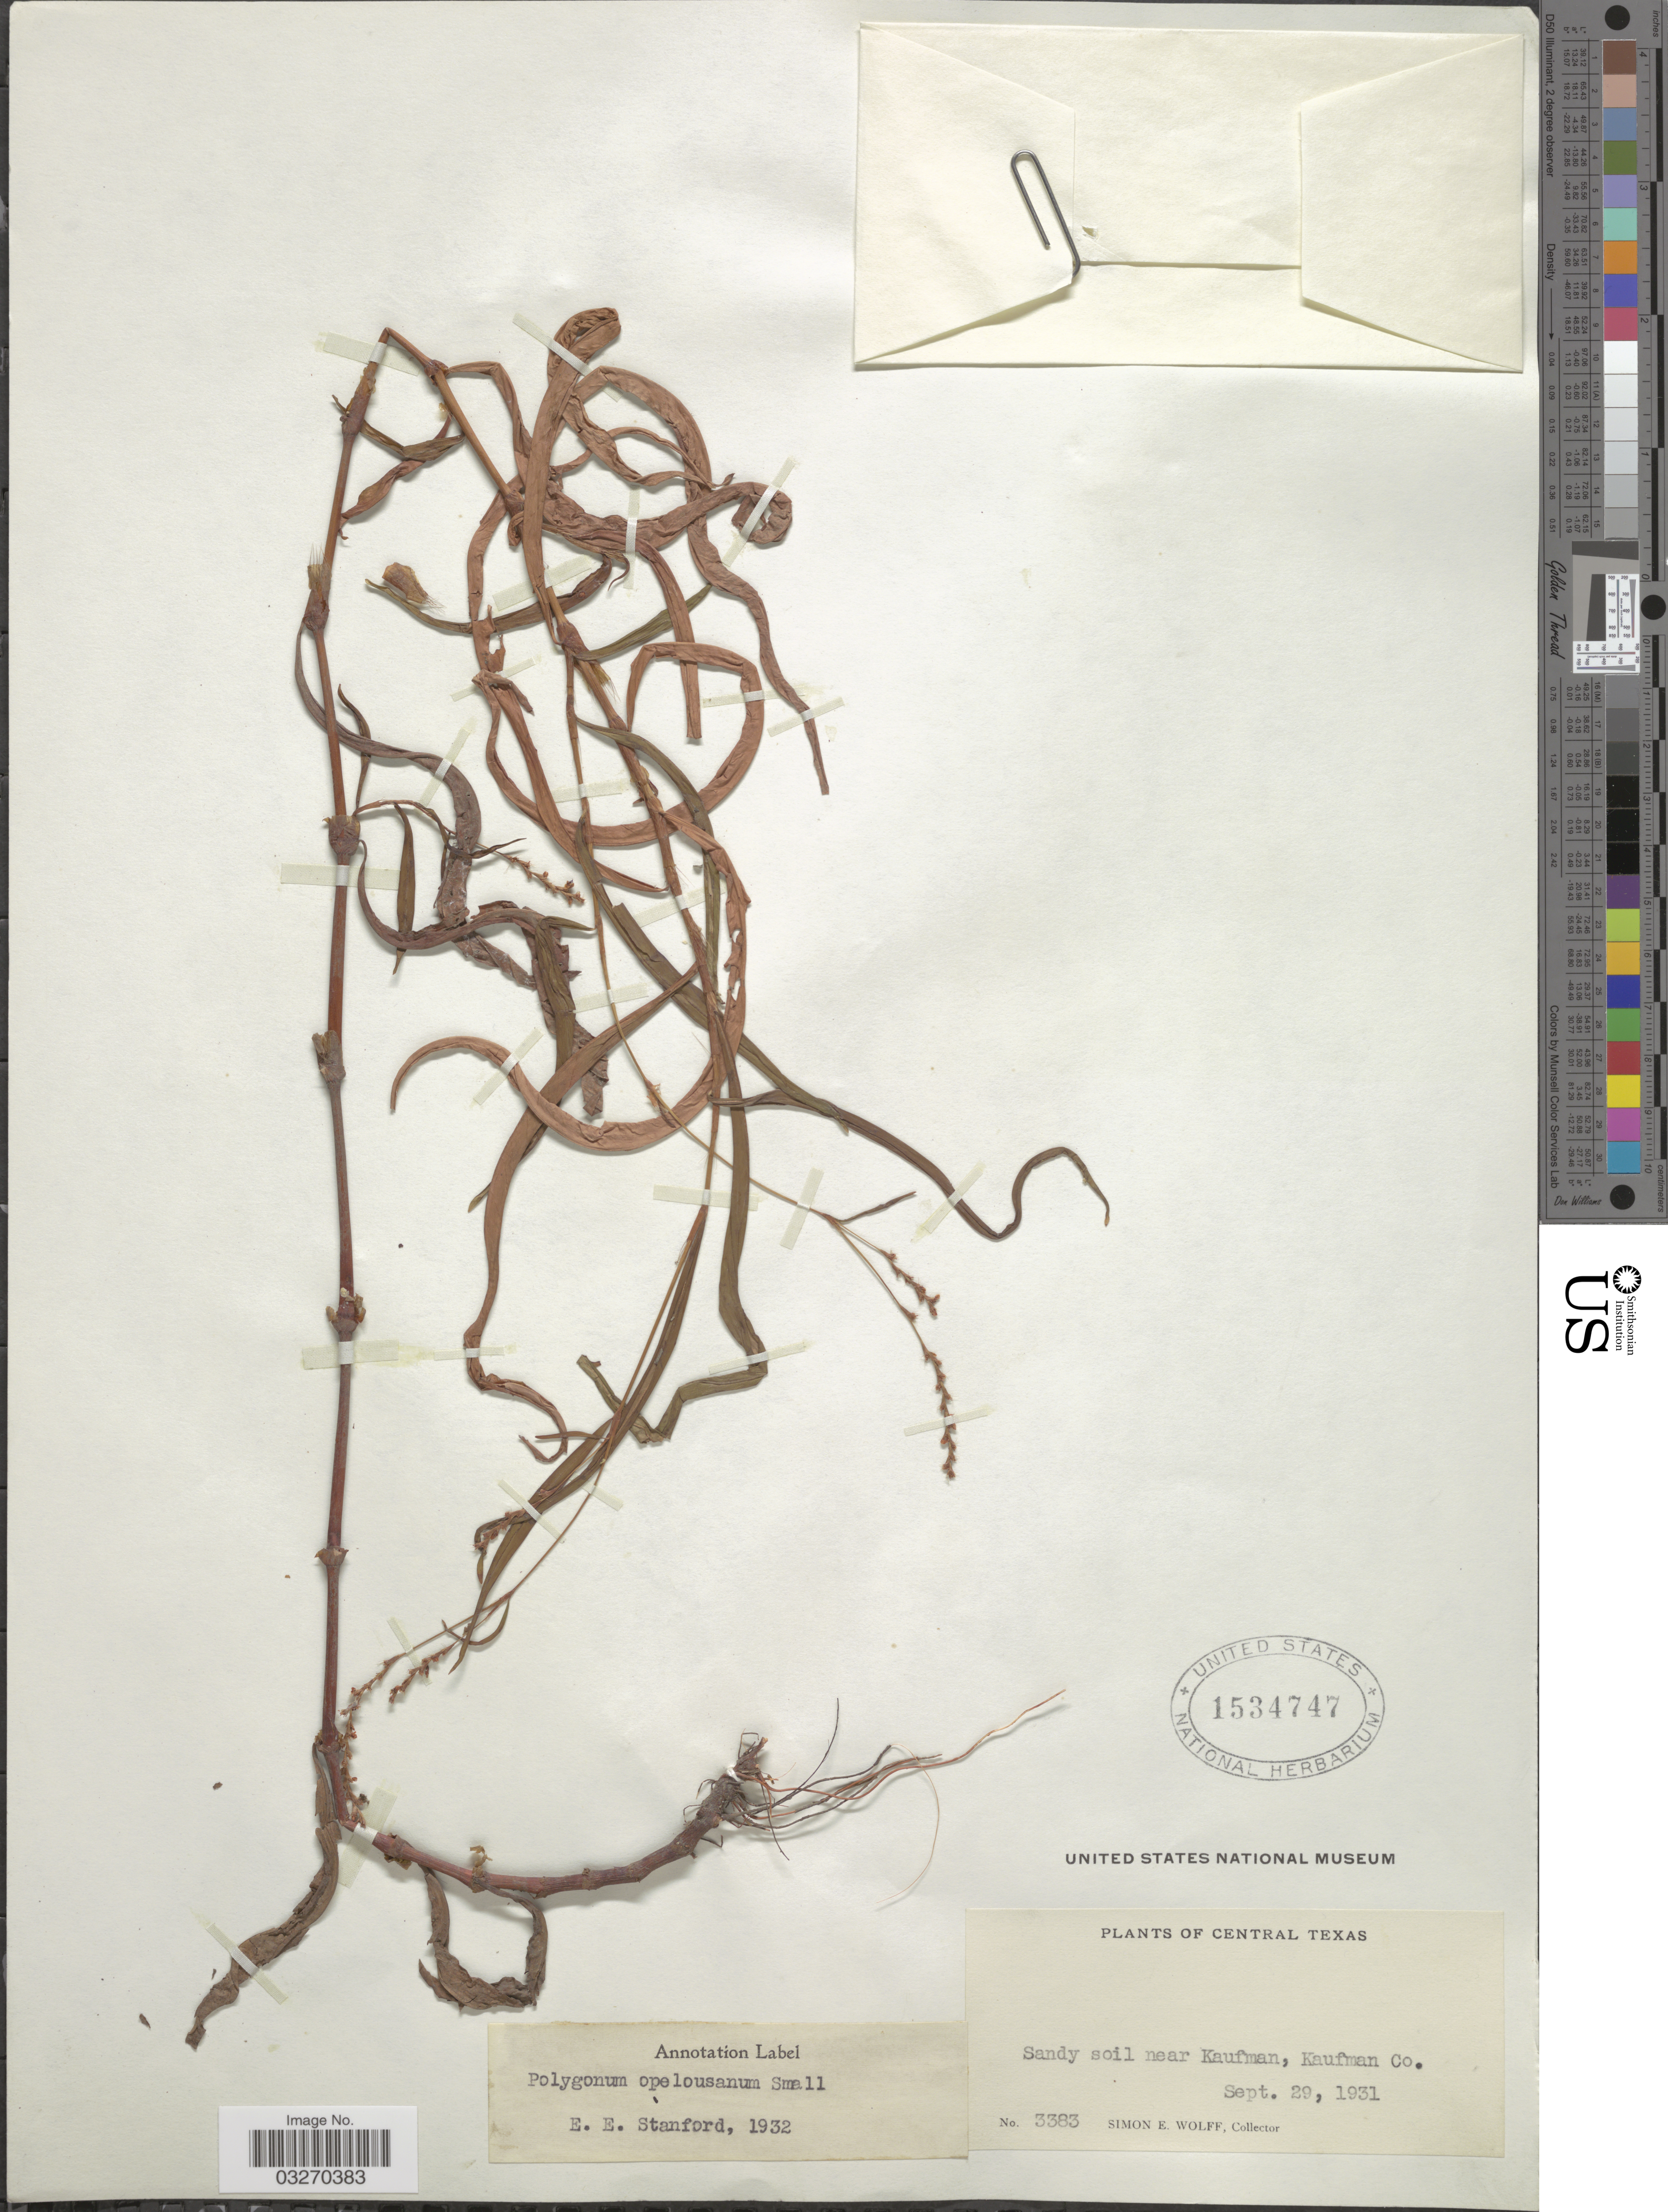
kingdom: Plantae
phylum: Tracheophyta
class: Magnoliopsida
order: Caryophyllales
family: Polygonaceae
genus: Persicaria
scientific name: Persicaria hydropiperoides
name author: (Michx.) Small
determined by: Atha, D. E.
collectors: S. E. Wolff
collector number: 3383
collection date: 1931-09-29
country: United States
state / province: Texas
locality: Central Texas. Sandy soil near Kaufman, Kaufman Co.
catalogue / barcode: US 1534747